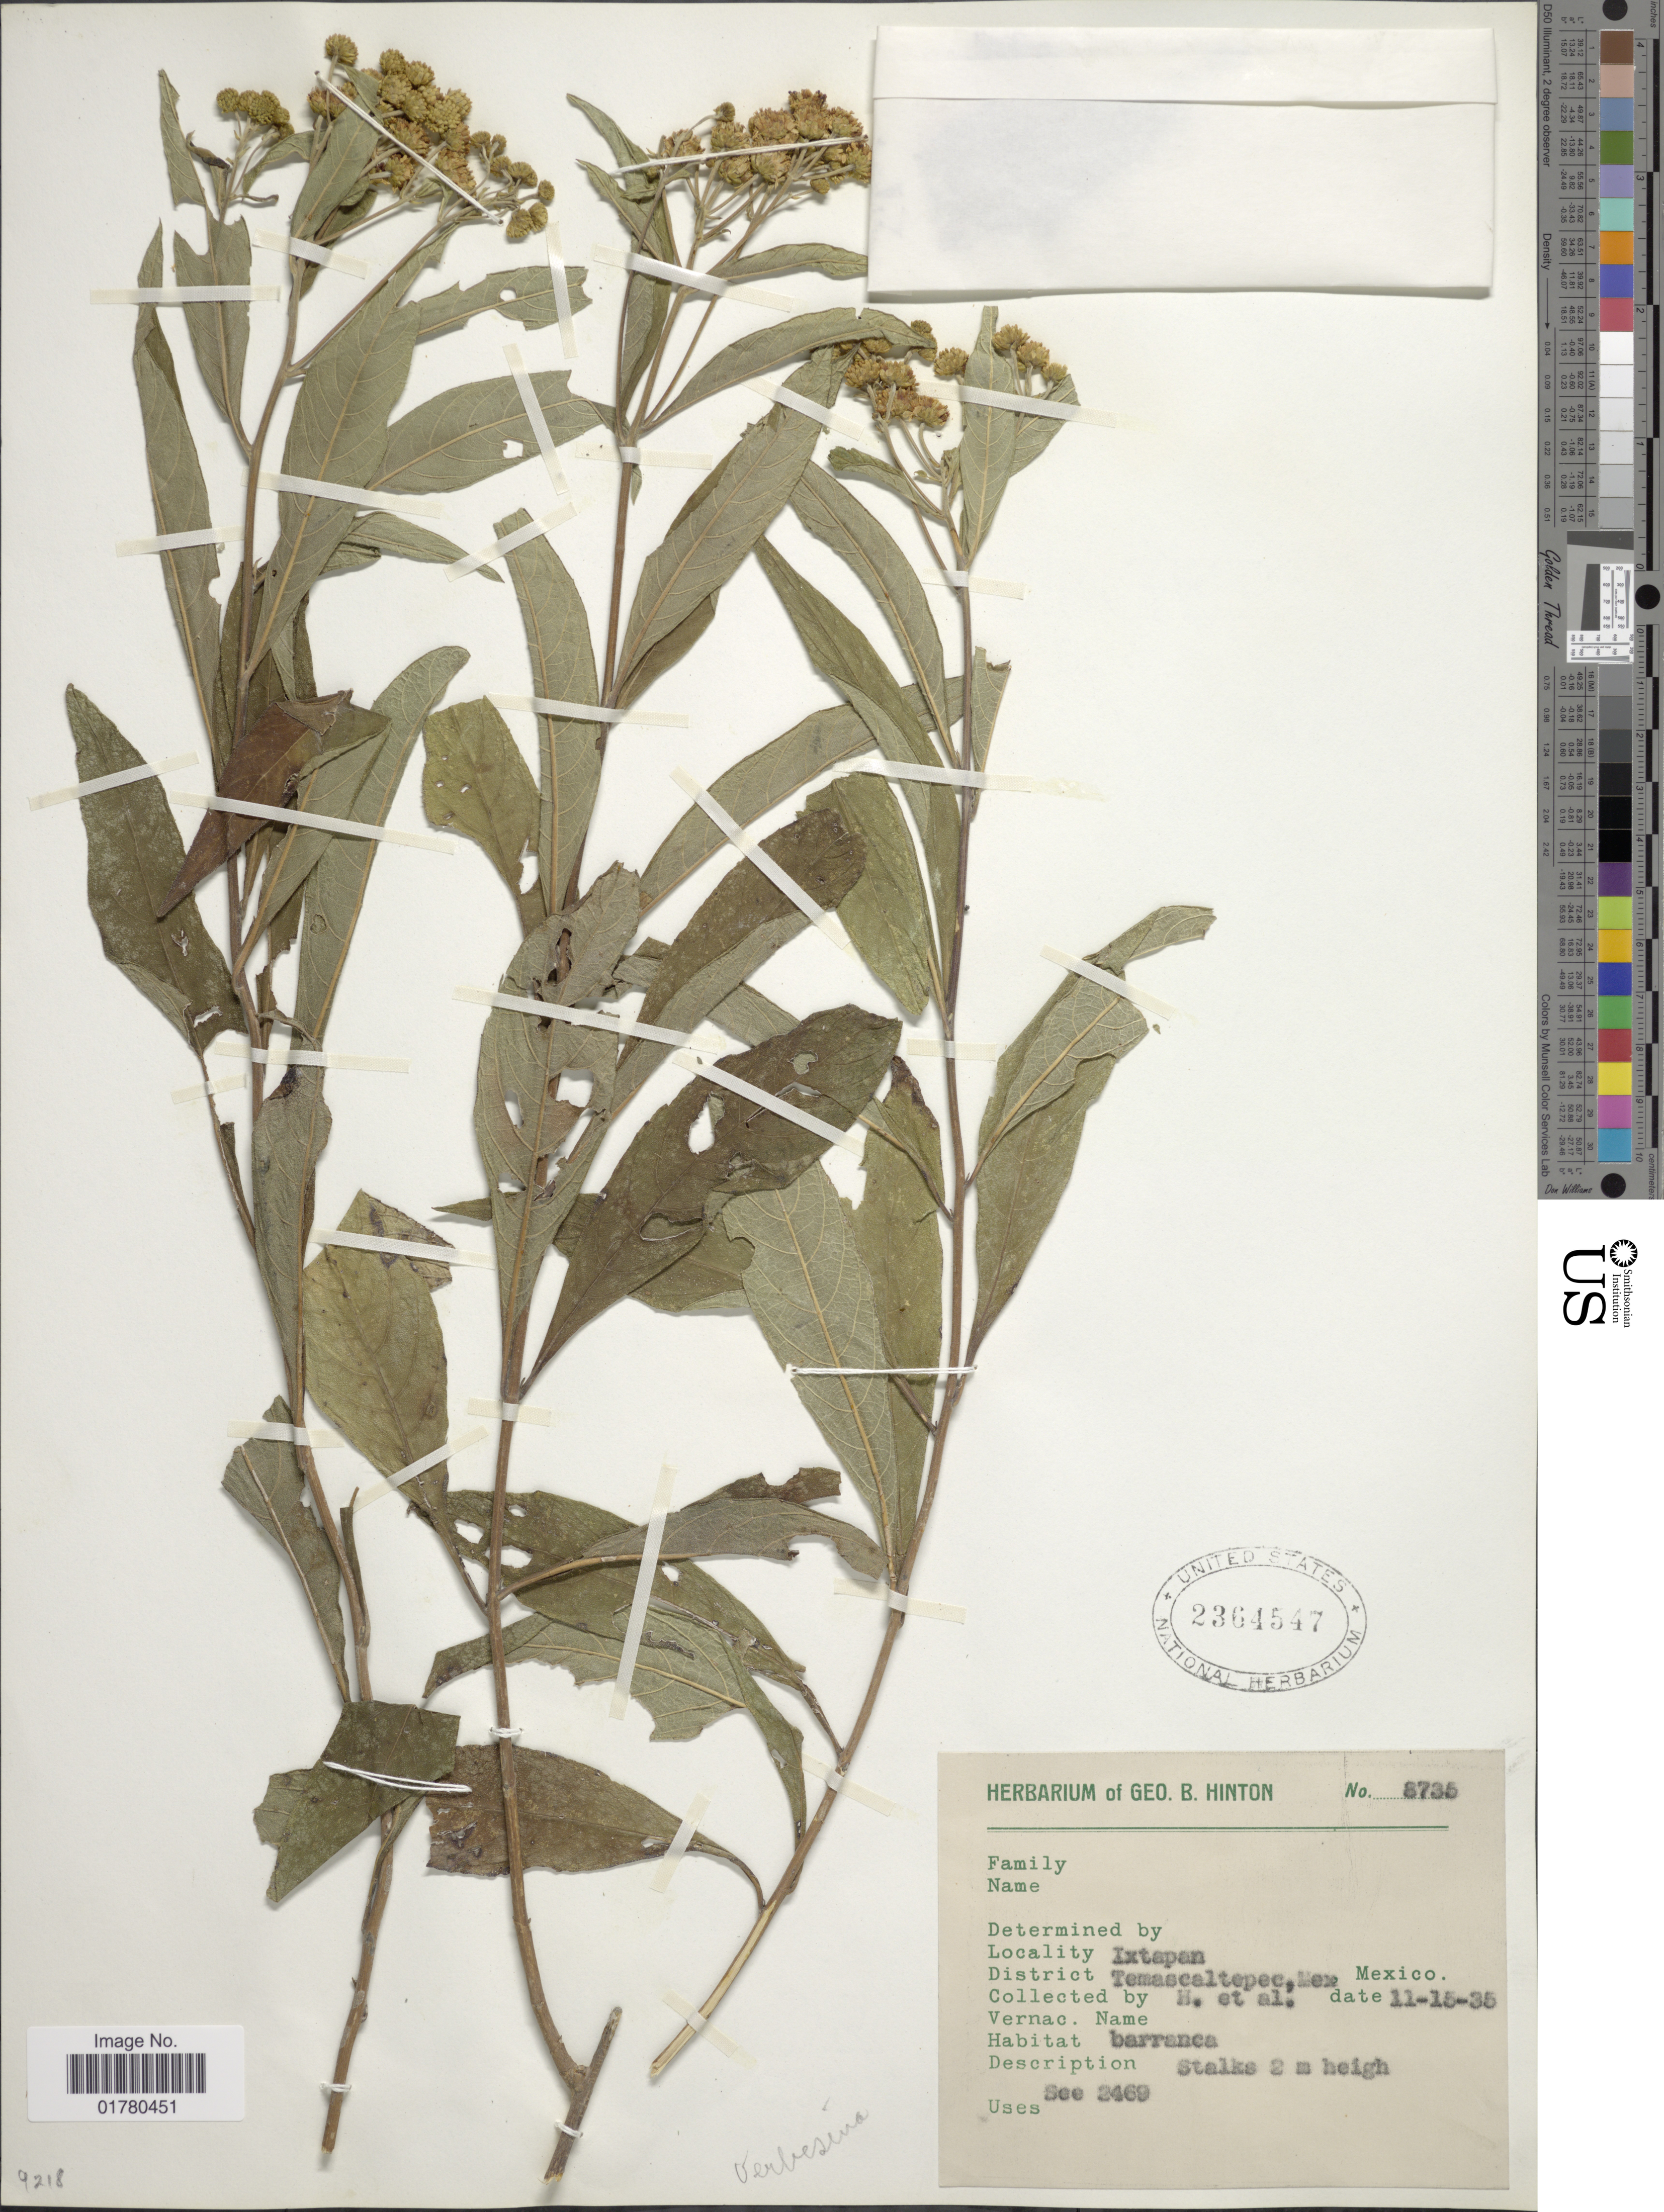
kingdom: Plantae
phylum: Tracheophyta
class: Magnoliopsida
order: Asterales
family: Asteraceae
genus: Verbesina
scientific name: Verbesina sp.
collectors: G. B. Hinton & et al.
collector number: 8735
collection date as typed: Transcribed d/m/y: 15/11/35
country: Mexico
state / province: México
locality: Ixtapan, District Temascalteoec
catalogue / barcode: US 2364547